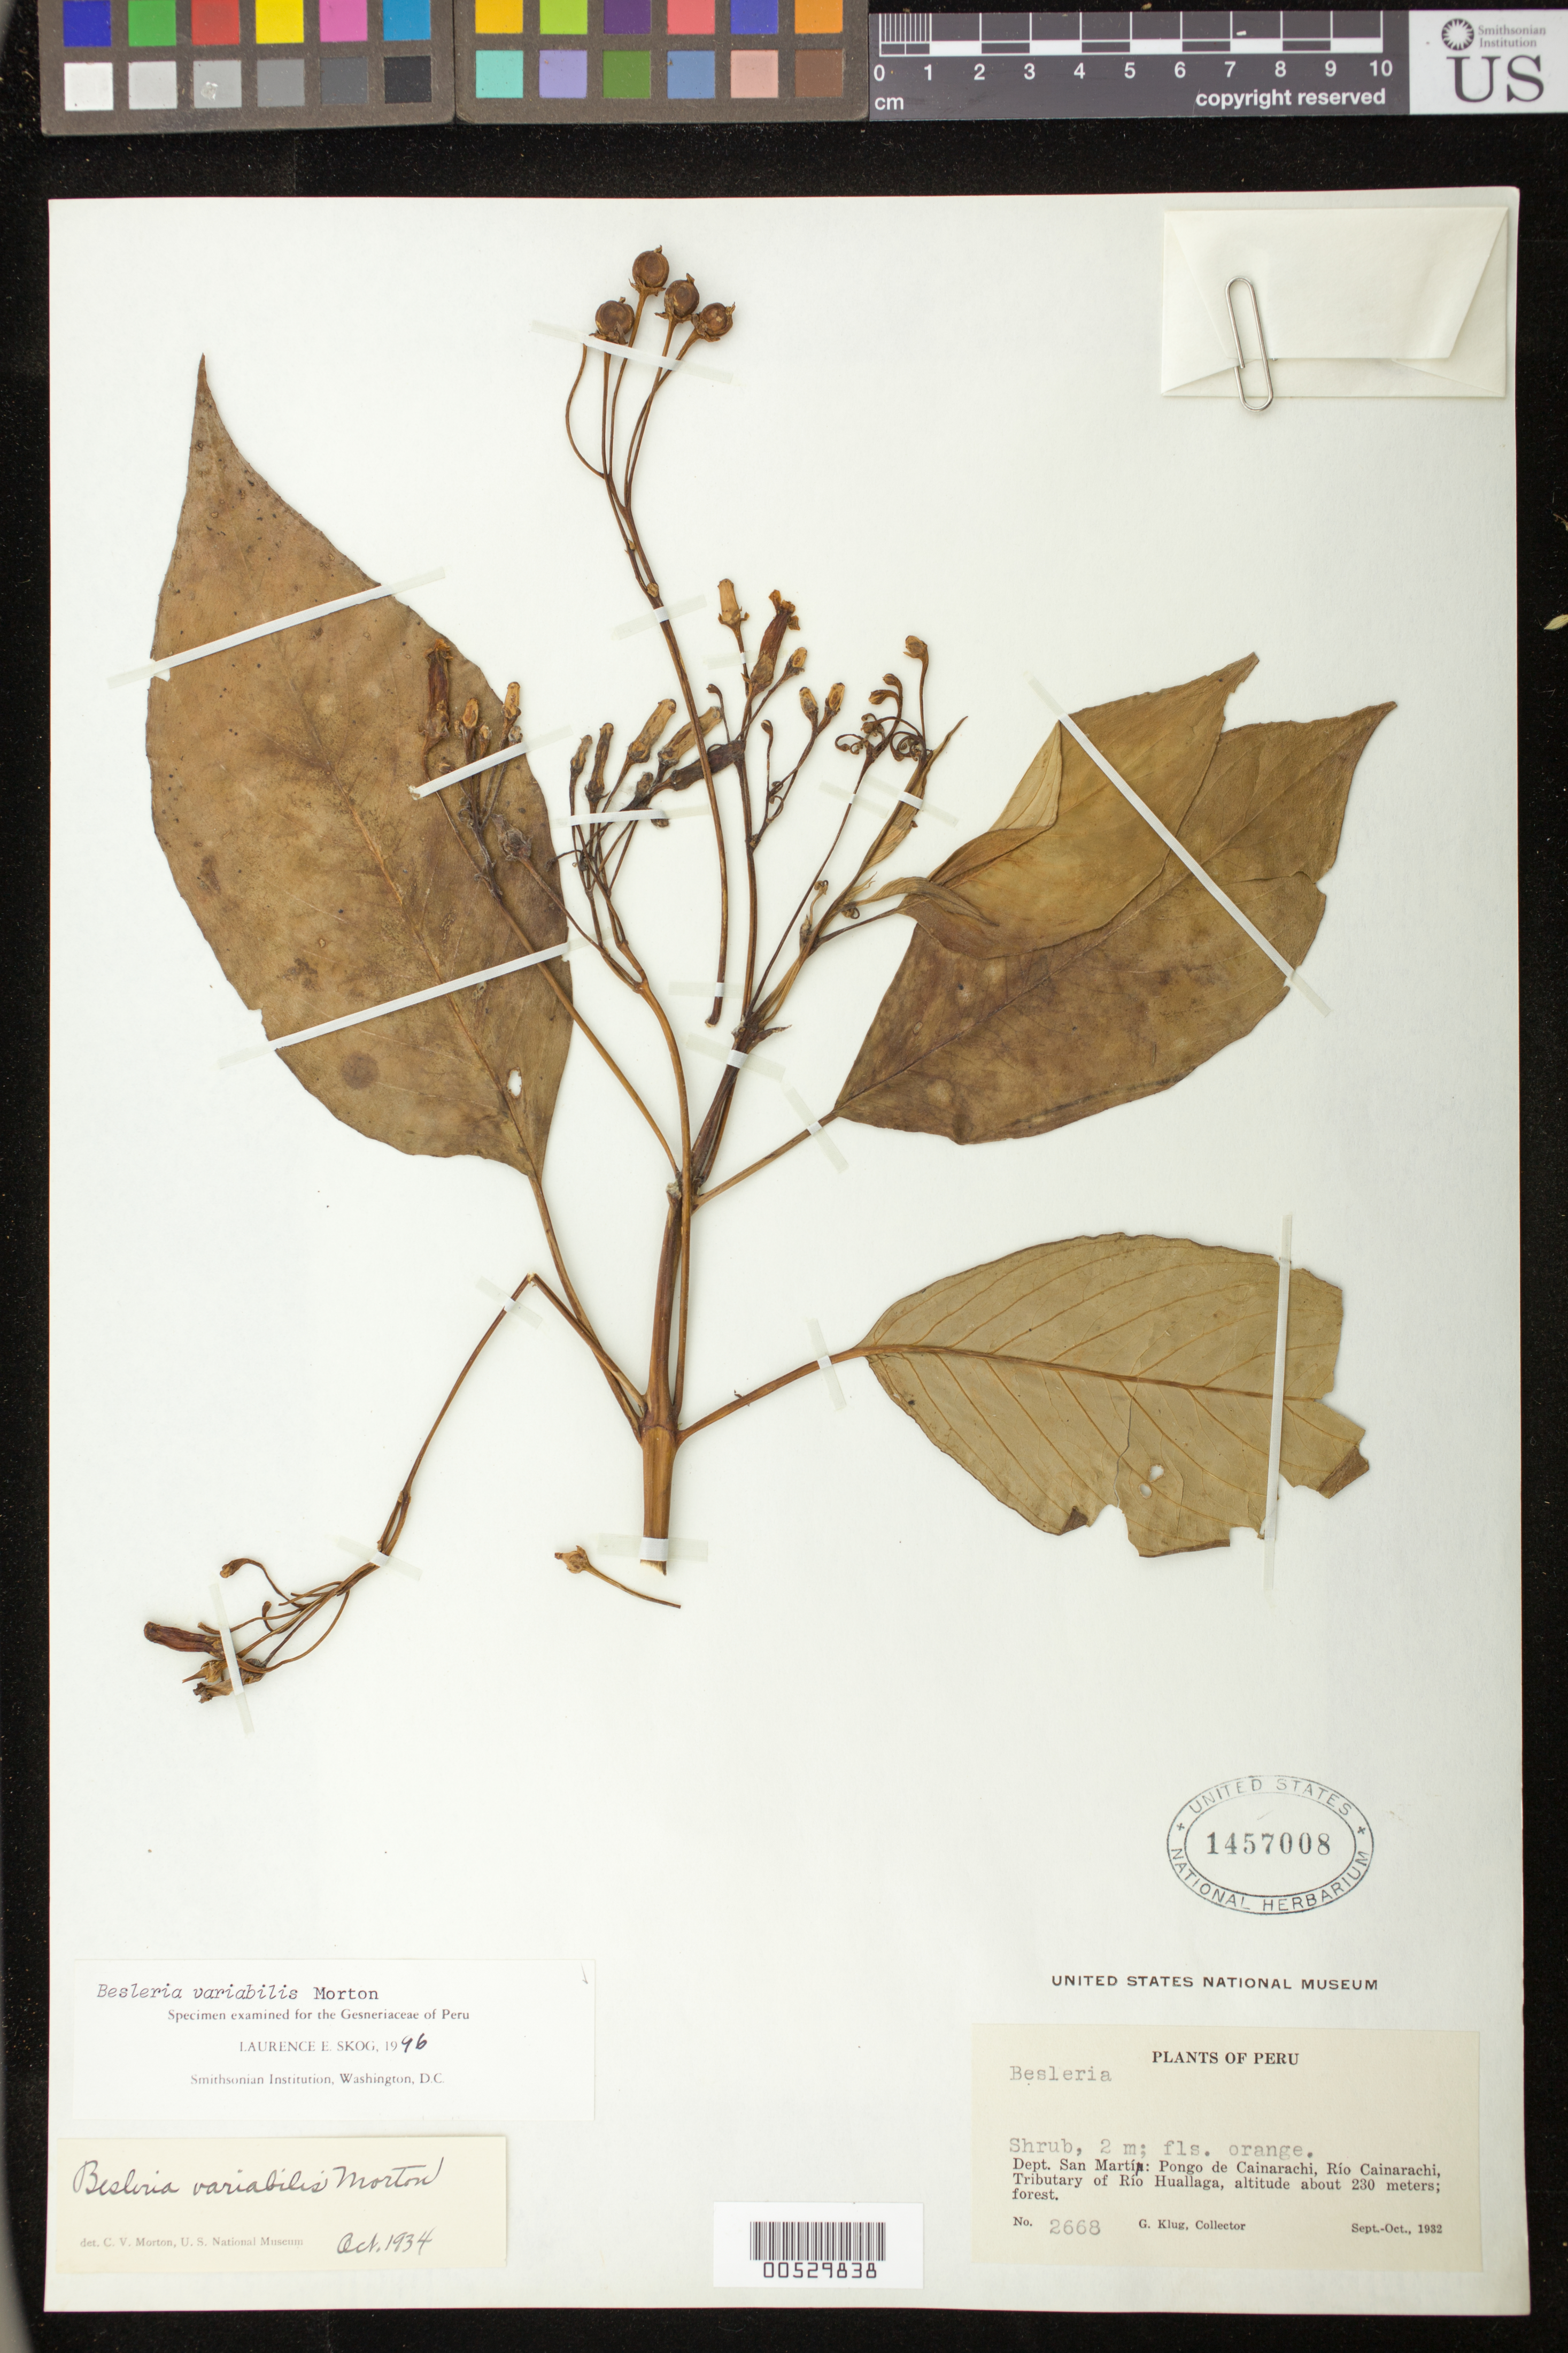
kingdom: Plantae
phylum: Tracheophyta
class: Magnoliopsida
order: Lamiales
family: Gesneriaceae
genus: Besleria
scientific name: Besleria divaricata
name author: Poepp.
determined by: Skog, Laurence E.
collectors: G. Klug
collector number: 2668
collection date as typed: Sep-Oct 1932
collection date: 1932-09/1932-10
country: Peru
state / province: San Martín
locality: Pongo de Cainarachi, Río Cainarachi, tributary of Río Huallaga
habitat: Forest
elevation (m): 230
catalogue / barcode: US 1457008